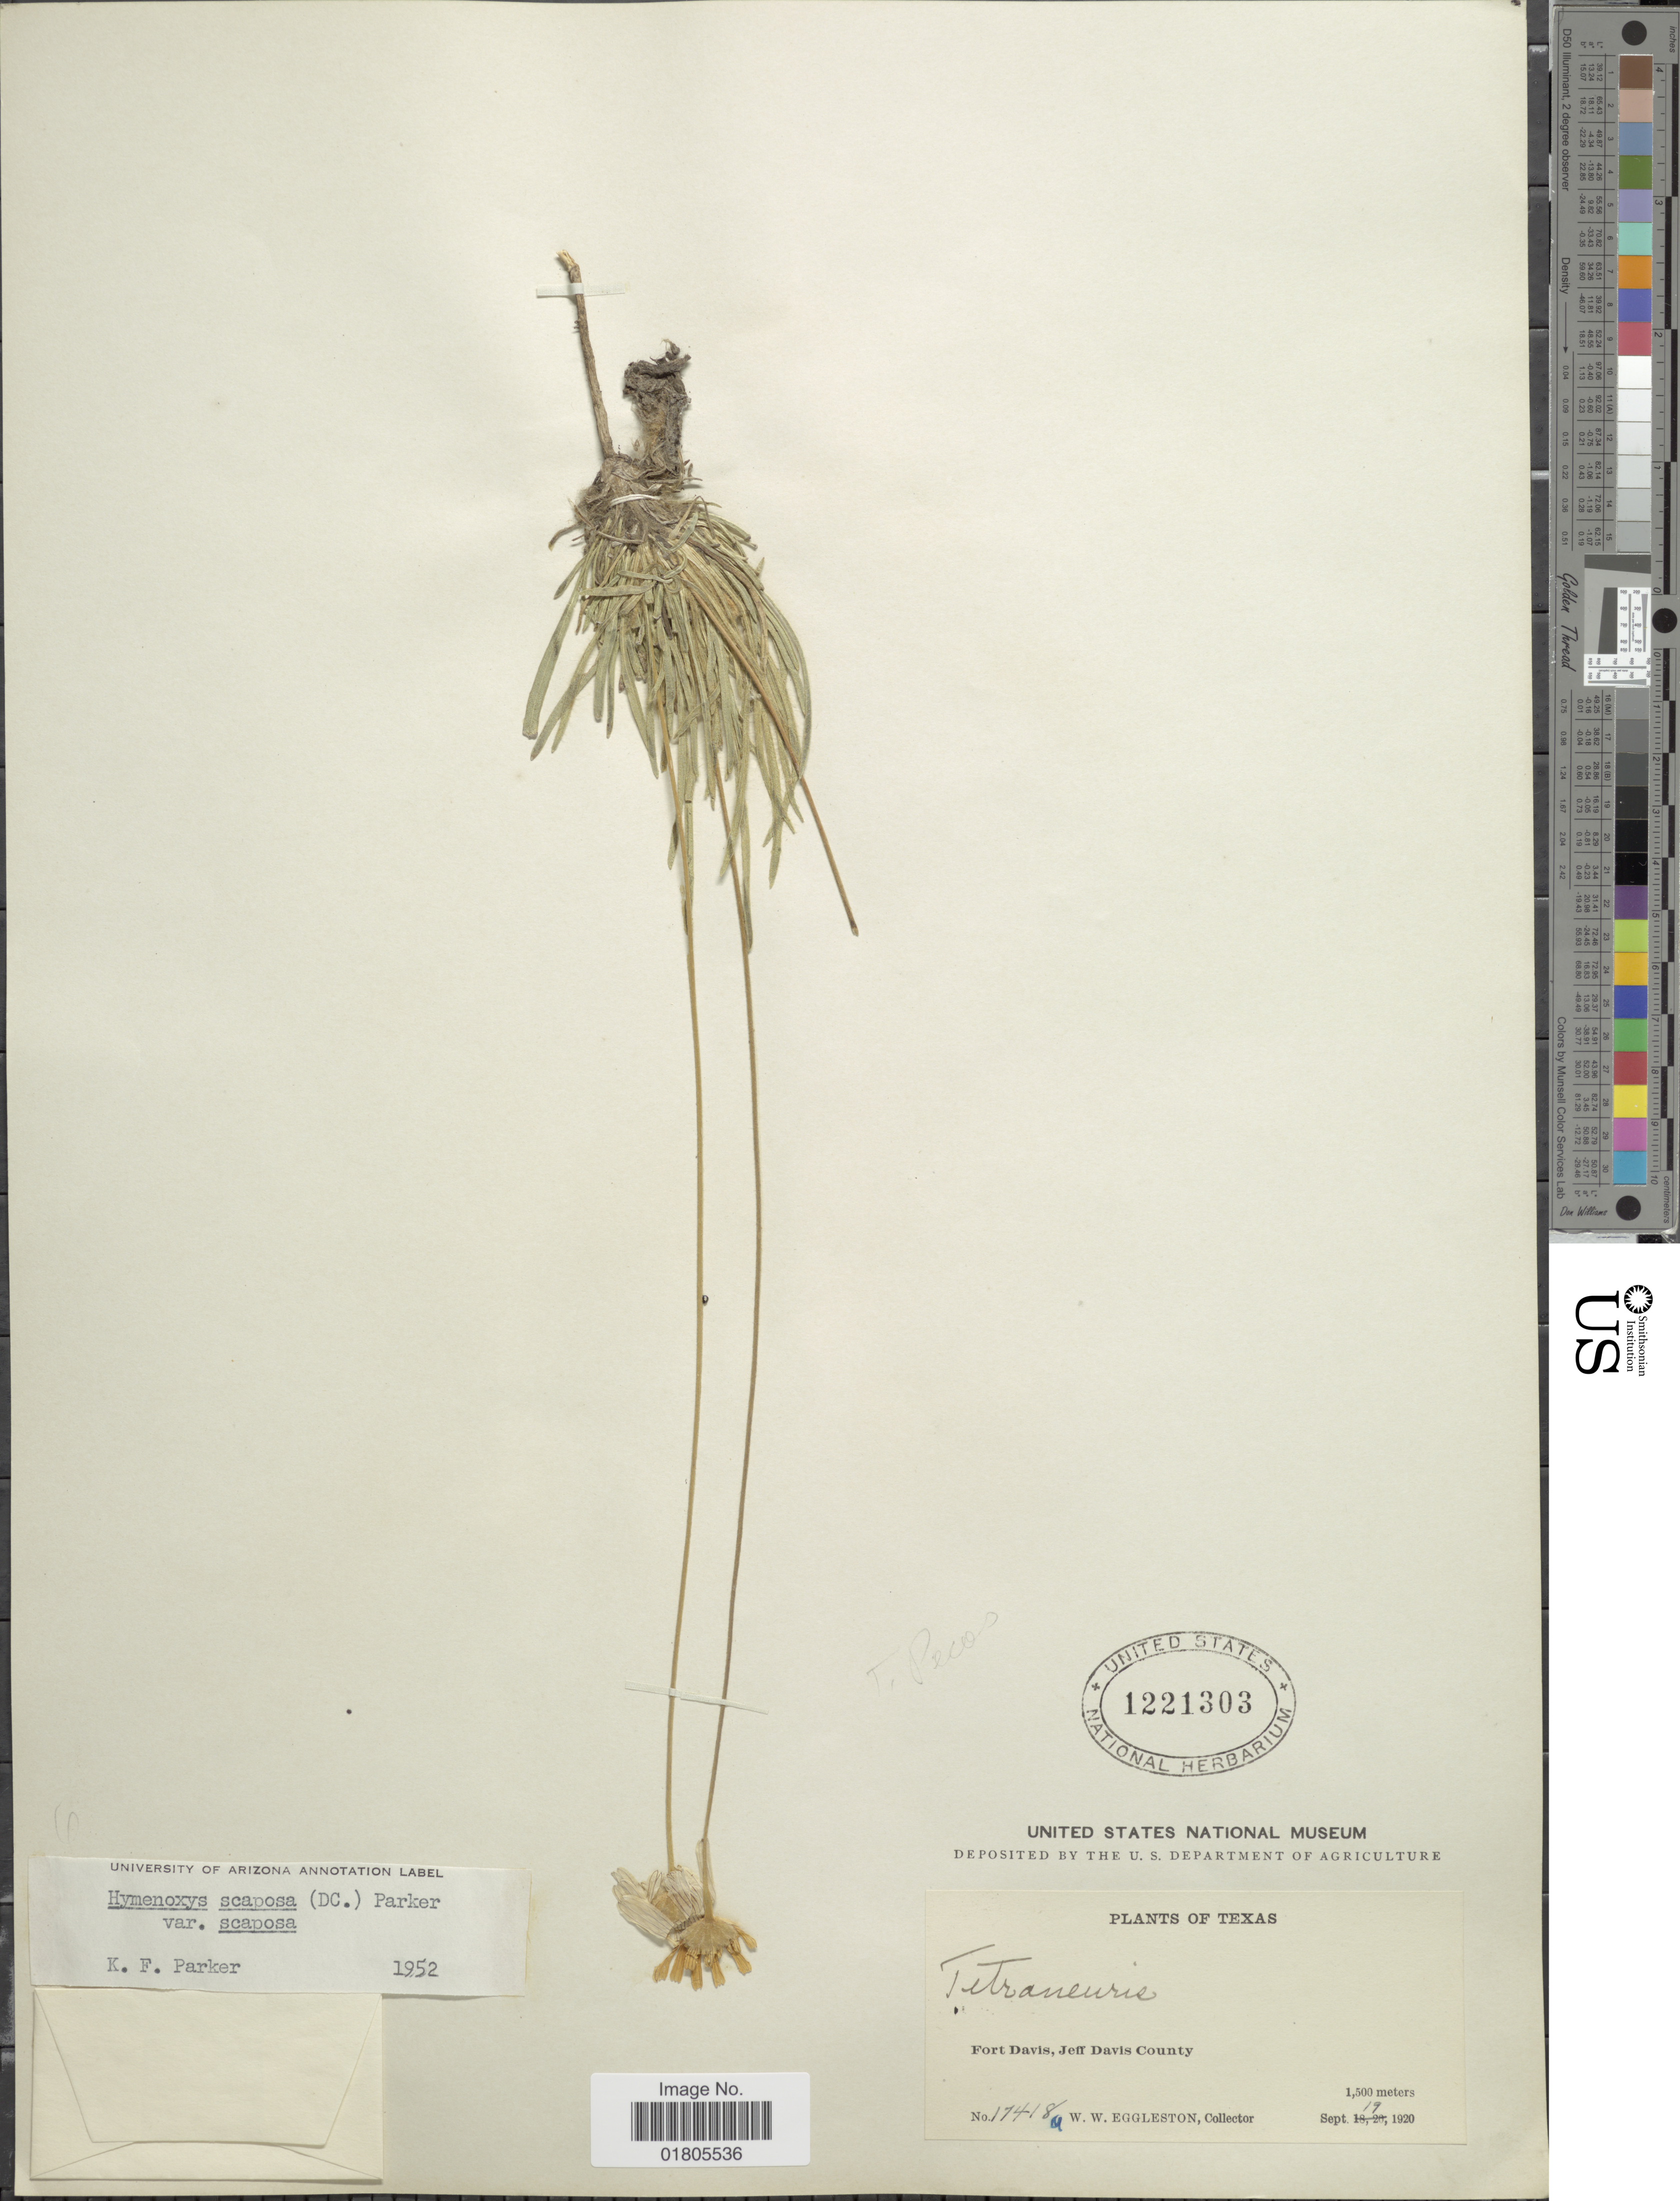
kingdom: Plantae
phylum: Tracheophyta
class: Magnoliopsida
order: Asterales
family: Asteraceae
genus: Actinea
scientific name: Actinea scaposa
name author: (DC.) Kuntze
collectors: W. W. Eggleston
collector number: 17418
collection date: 1920-09-19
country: United States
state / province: Texas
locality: Fort Davis, Jeff Davis County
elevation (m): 1500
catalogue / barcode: US 1221303